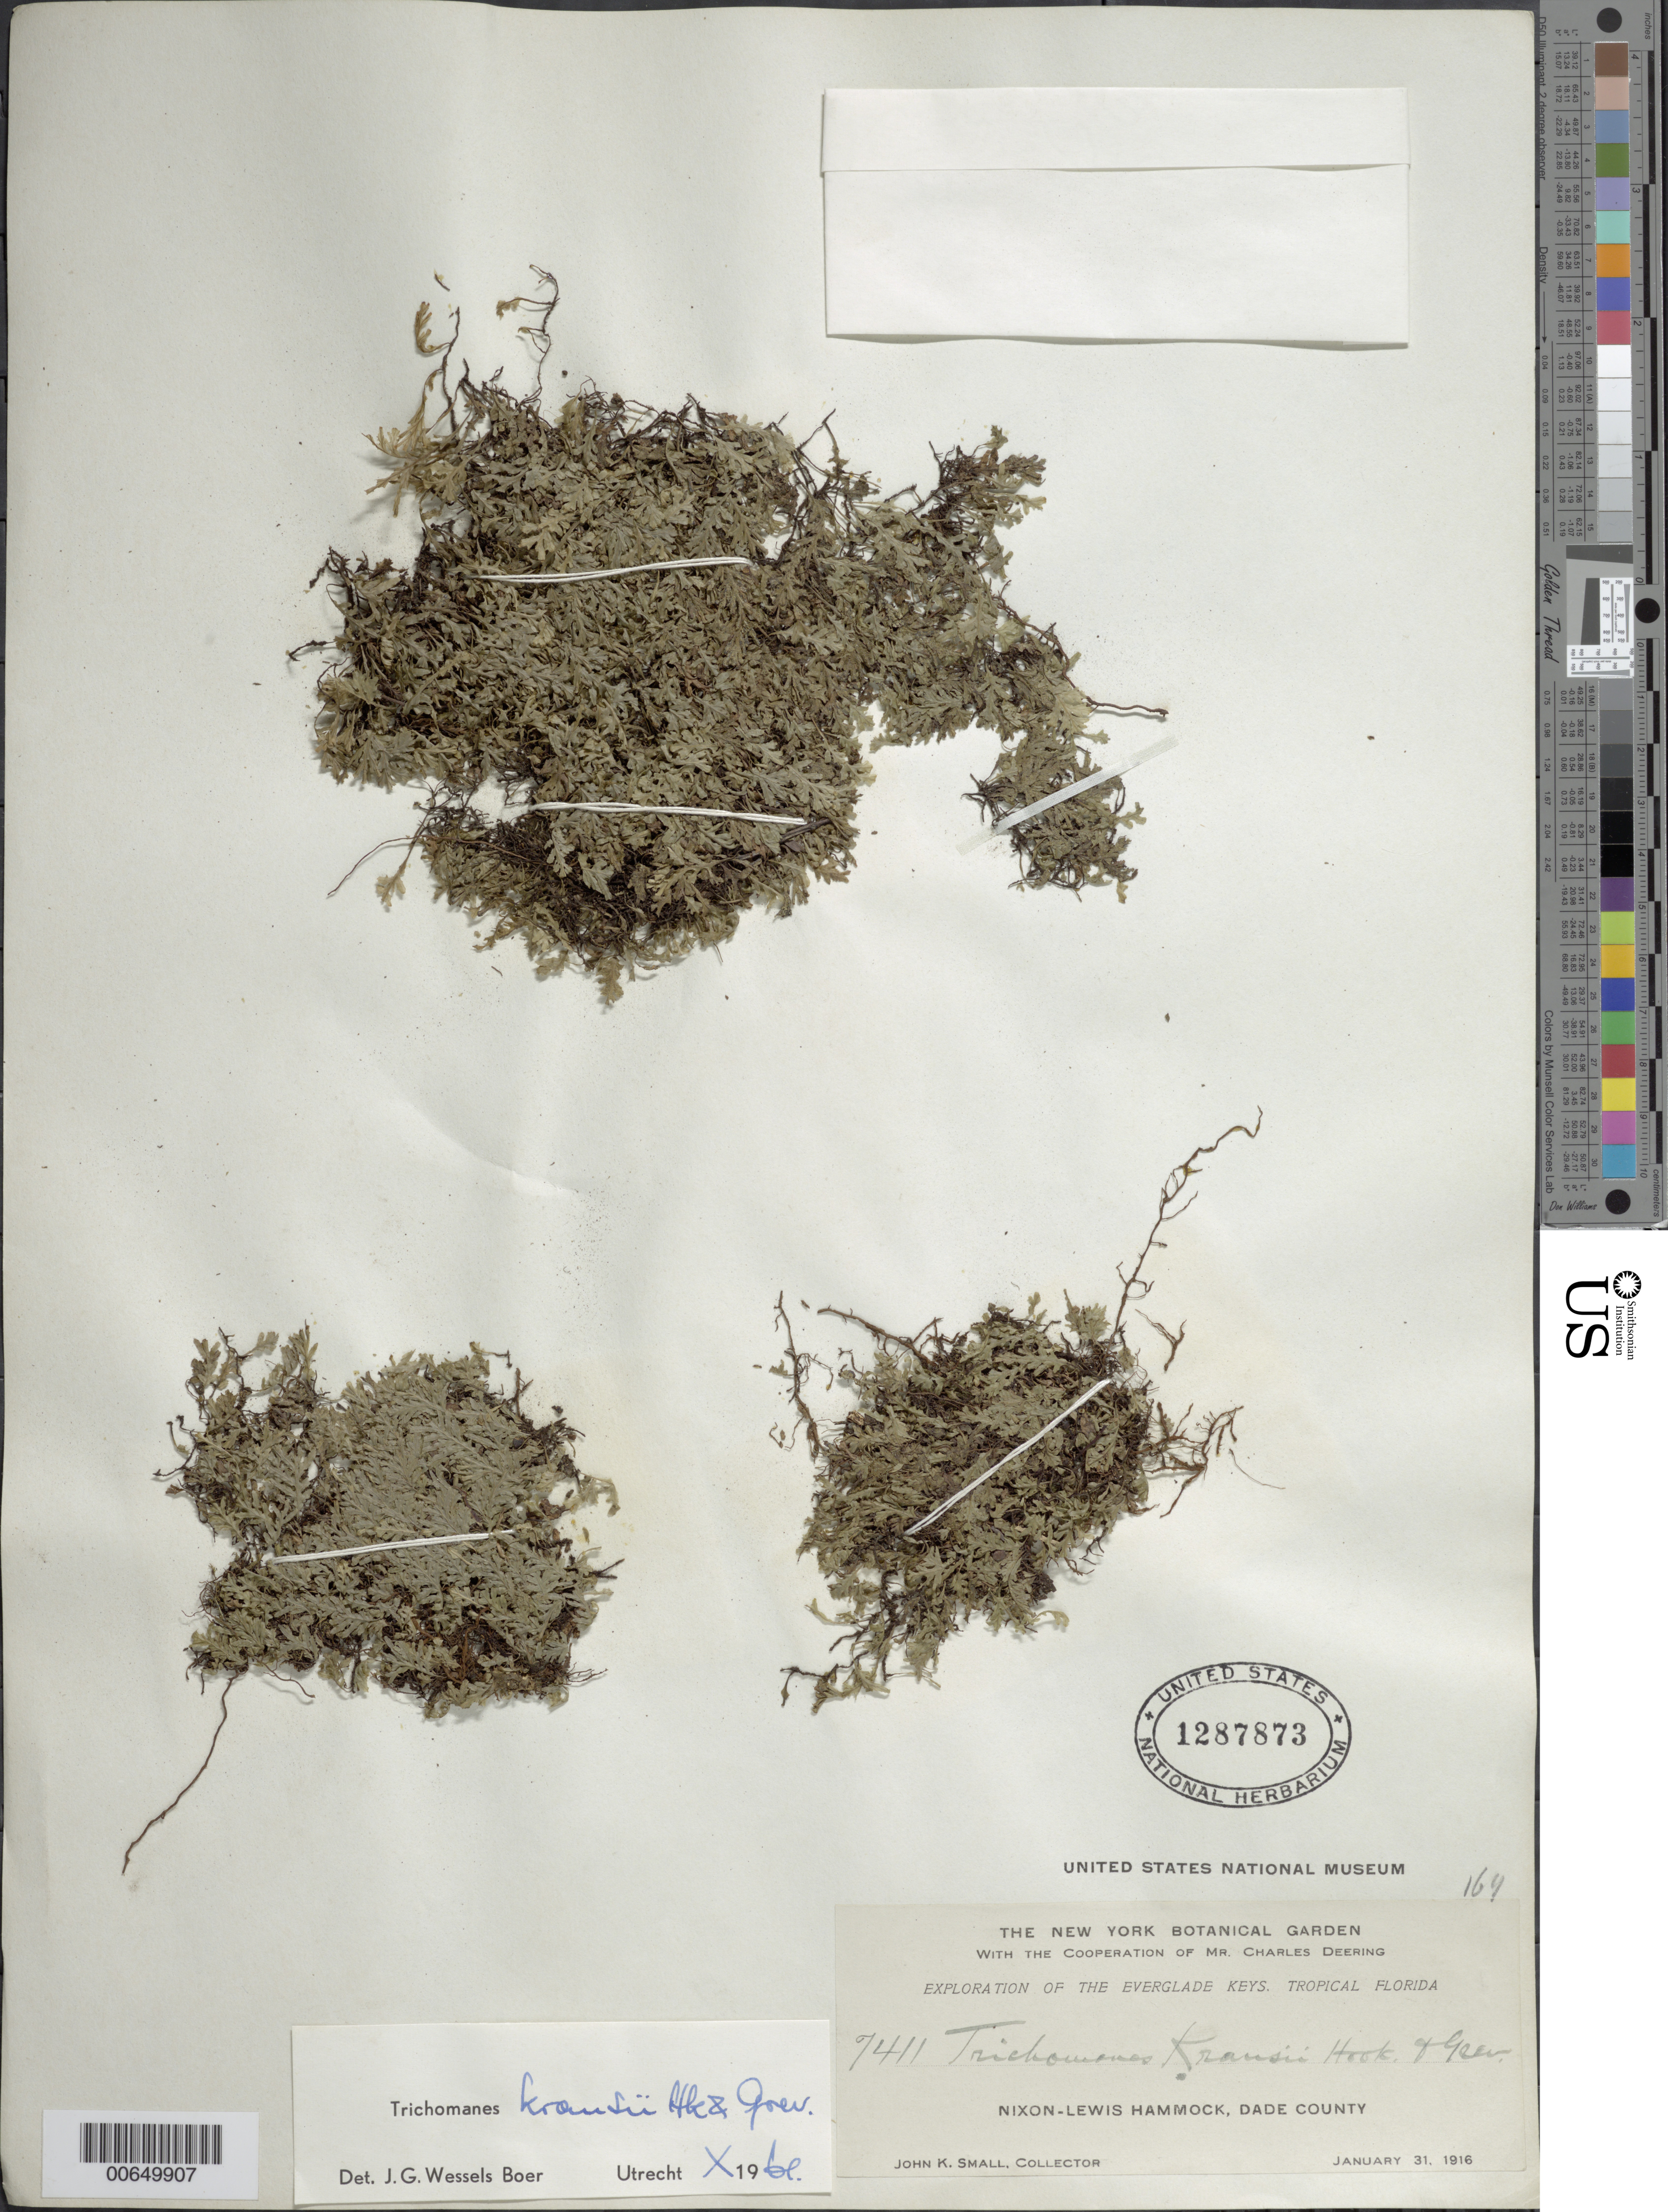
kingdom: Plantae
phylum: Tracheophyta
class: Polypodiopsida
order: Hymenophyllales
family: Hymenophyllaceae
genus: Didymoglossum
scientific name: Didymoglossum kraussii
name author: (Hook. & Grev.) C. Presl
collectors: J. K. Small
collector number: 9411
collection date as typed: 31 Jan 1916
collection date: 1916-01-31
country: United States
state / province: Florida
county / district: Dade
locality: Nixon-Lewis Hammock.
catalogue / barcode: US 1287873